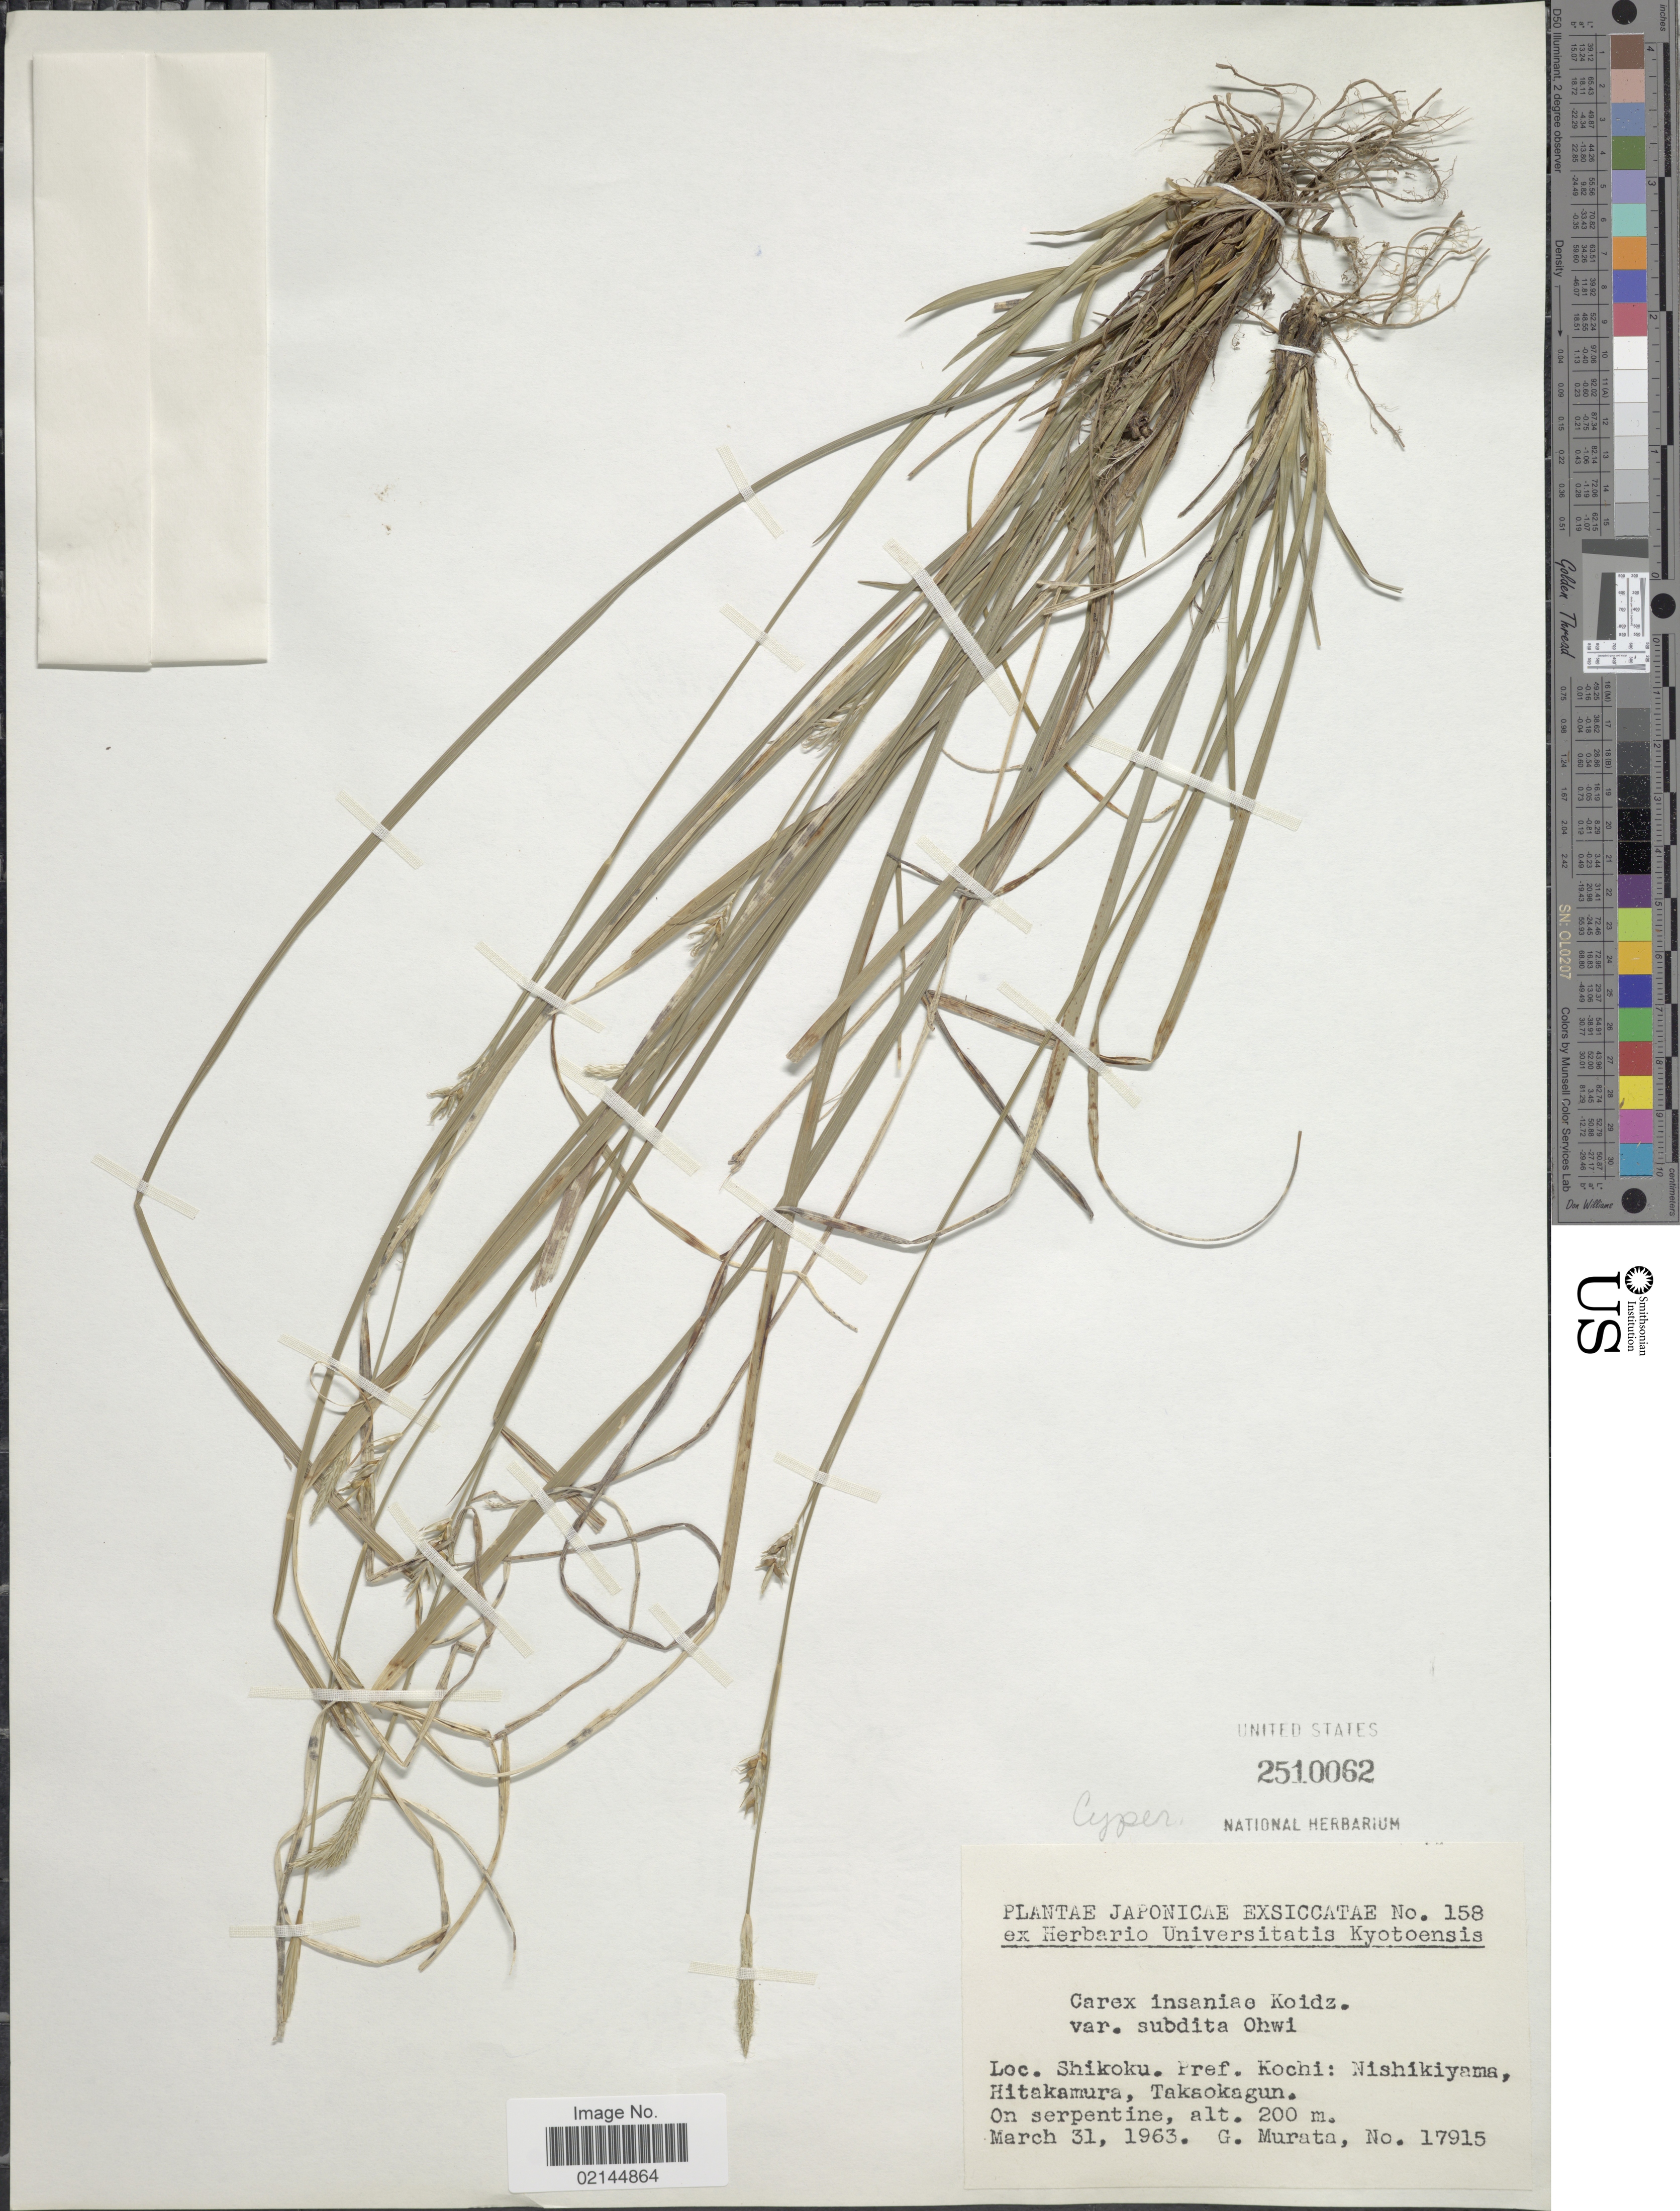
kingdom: Plantae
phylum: Tracheophyta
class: Liliopsida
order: Poales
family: Cyperaceae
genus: Carex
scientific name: Carex insaniae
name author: Koidz.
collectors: G. Murata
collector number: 17915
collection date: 1963-03-31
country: Japan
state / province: Koti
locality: Shikoku. Pref. Kochi: Nishikiyama, Hitakamura, Takaokagun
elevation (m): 200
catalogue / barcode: US 2510062